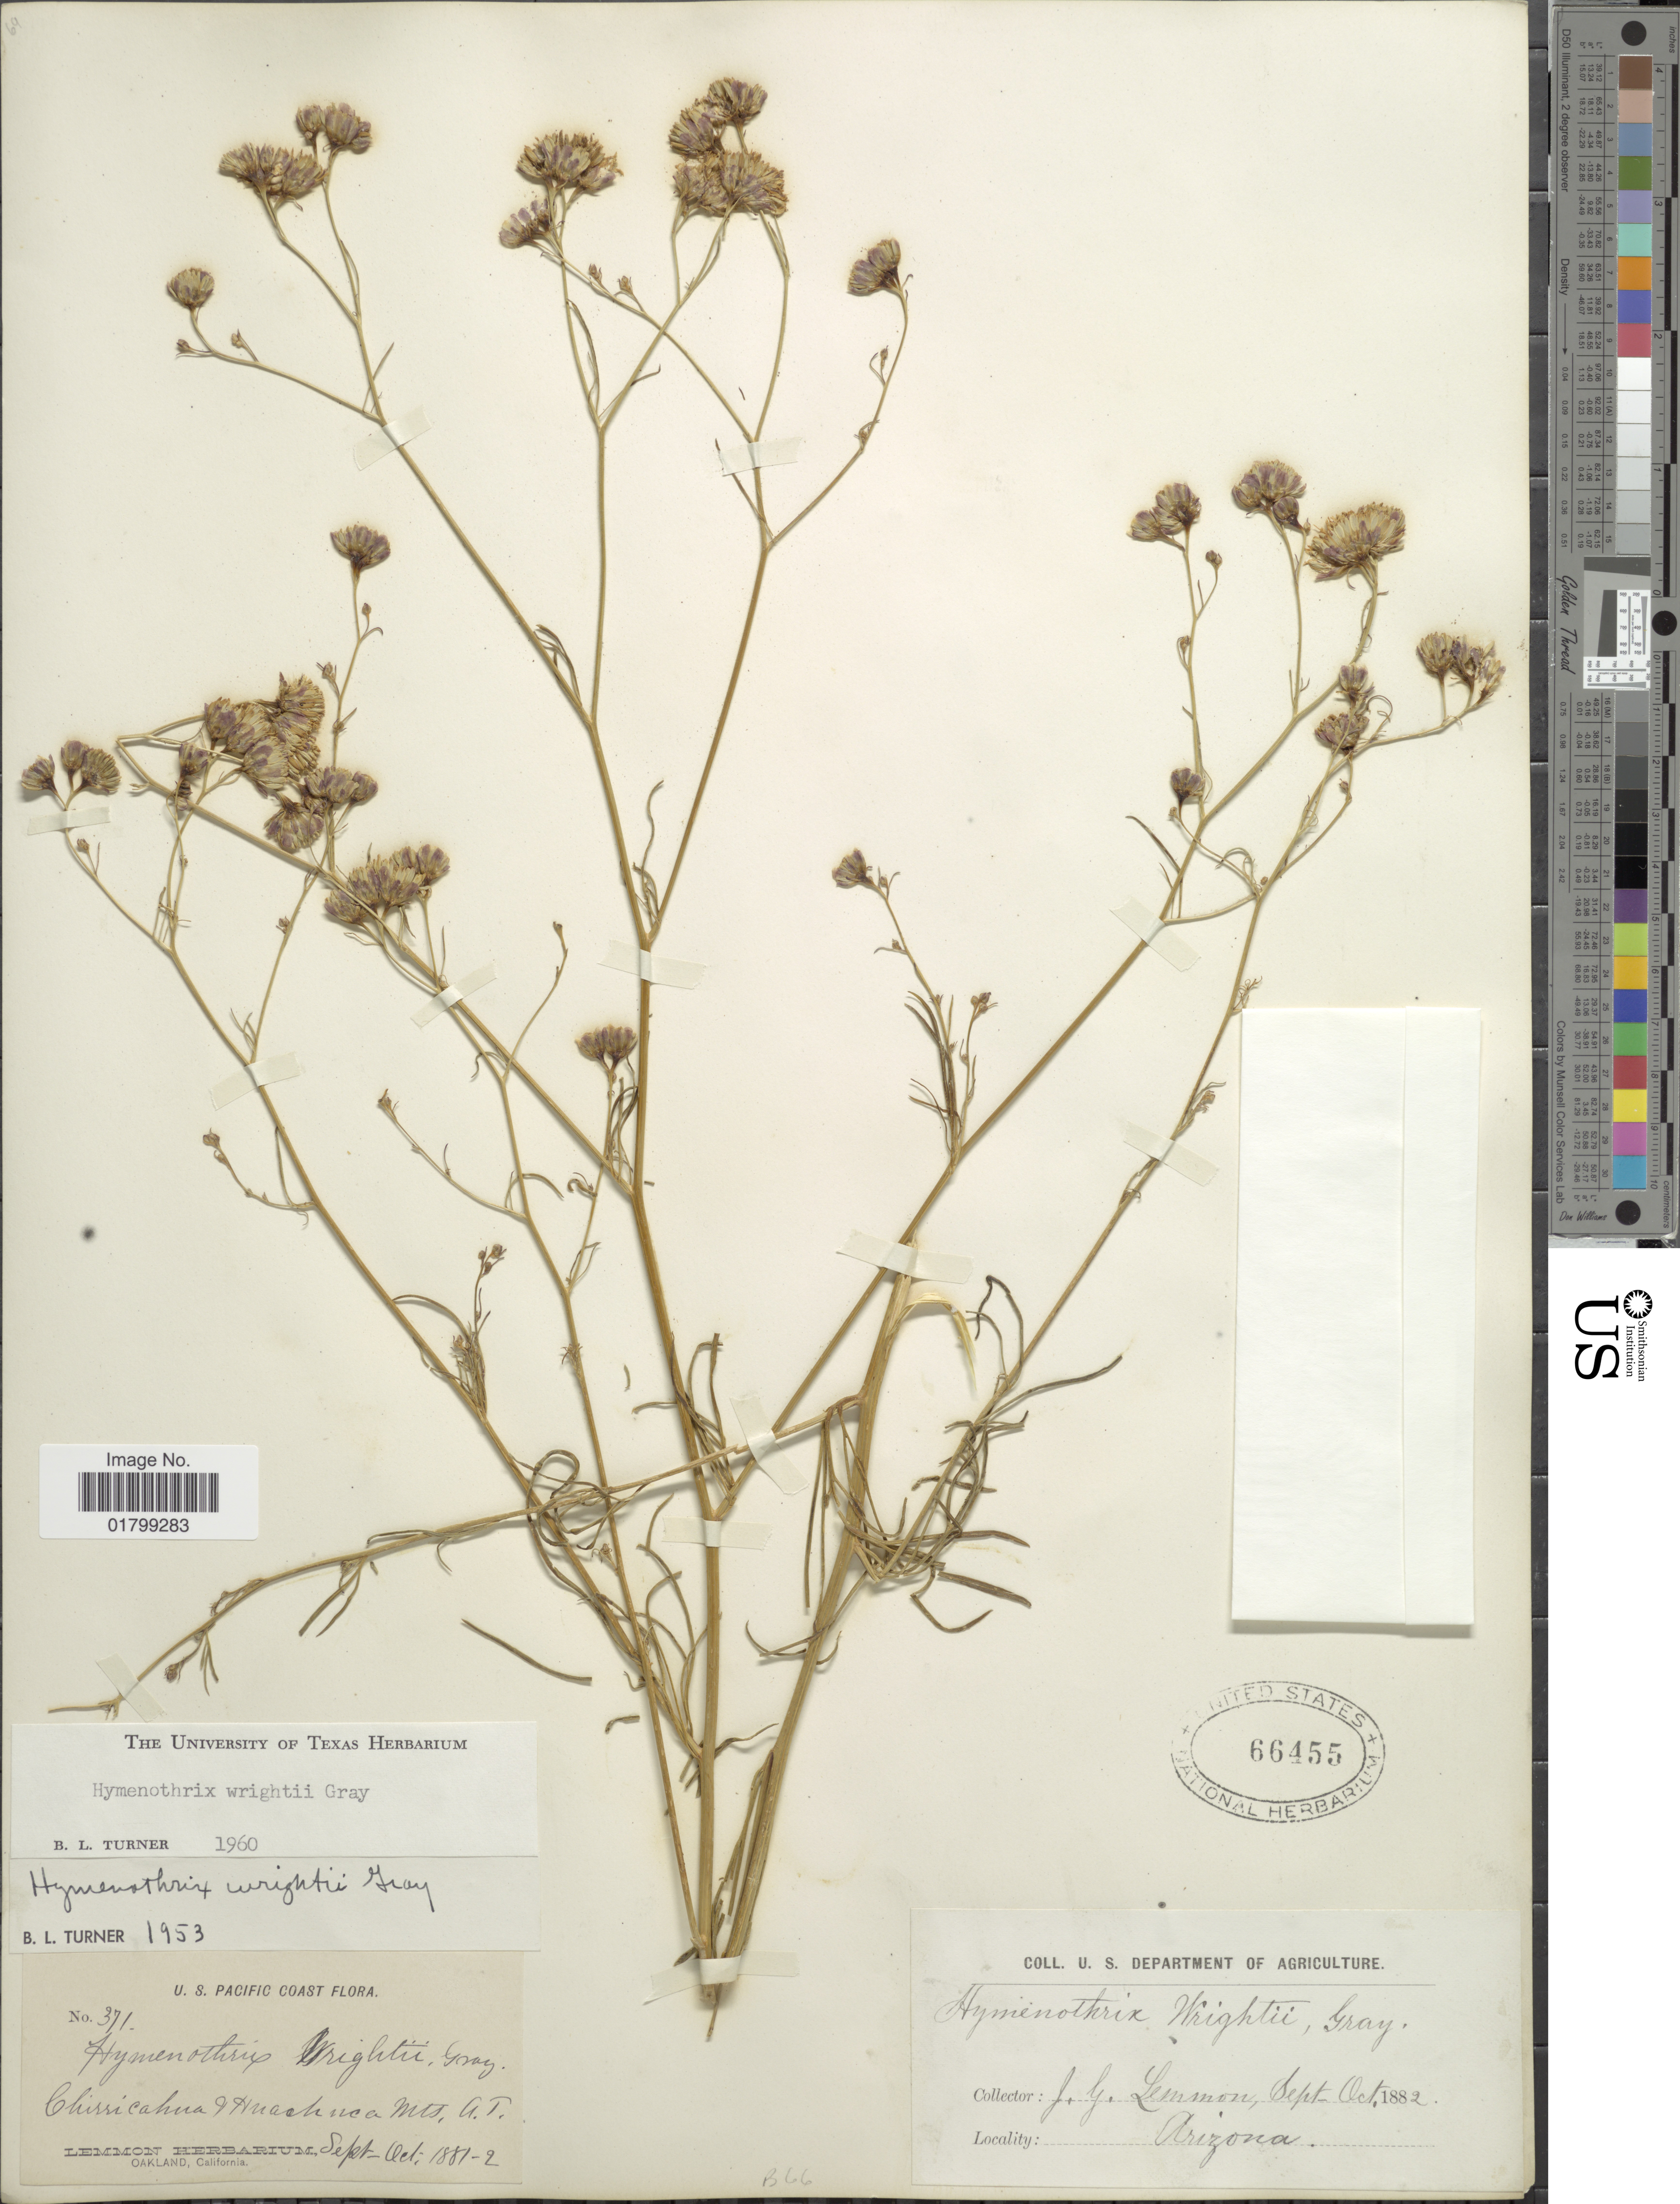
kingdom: Plantae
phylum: Tracheophyta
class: Magnoliopsida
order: Asterales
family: Asteraceae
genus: Hymenothrix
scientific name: Hymenothrix wrightii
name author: A. Gray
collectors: J. Lemmon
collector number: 371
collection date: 1881-09/1882-10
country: United States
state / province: Arizona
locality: Chiricahua & Huachuca Mts. A.T.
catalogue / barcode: US 66455